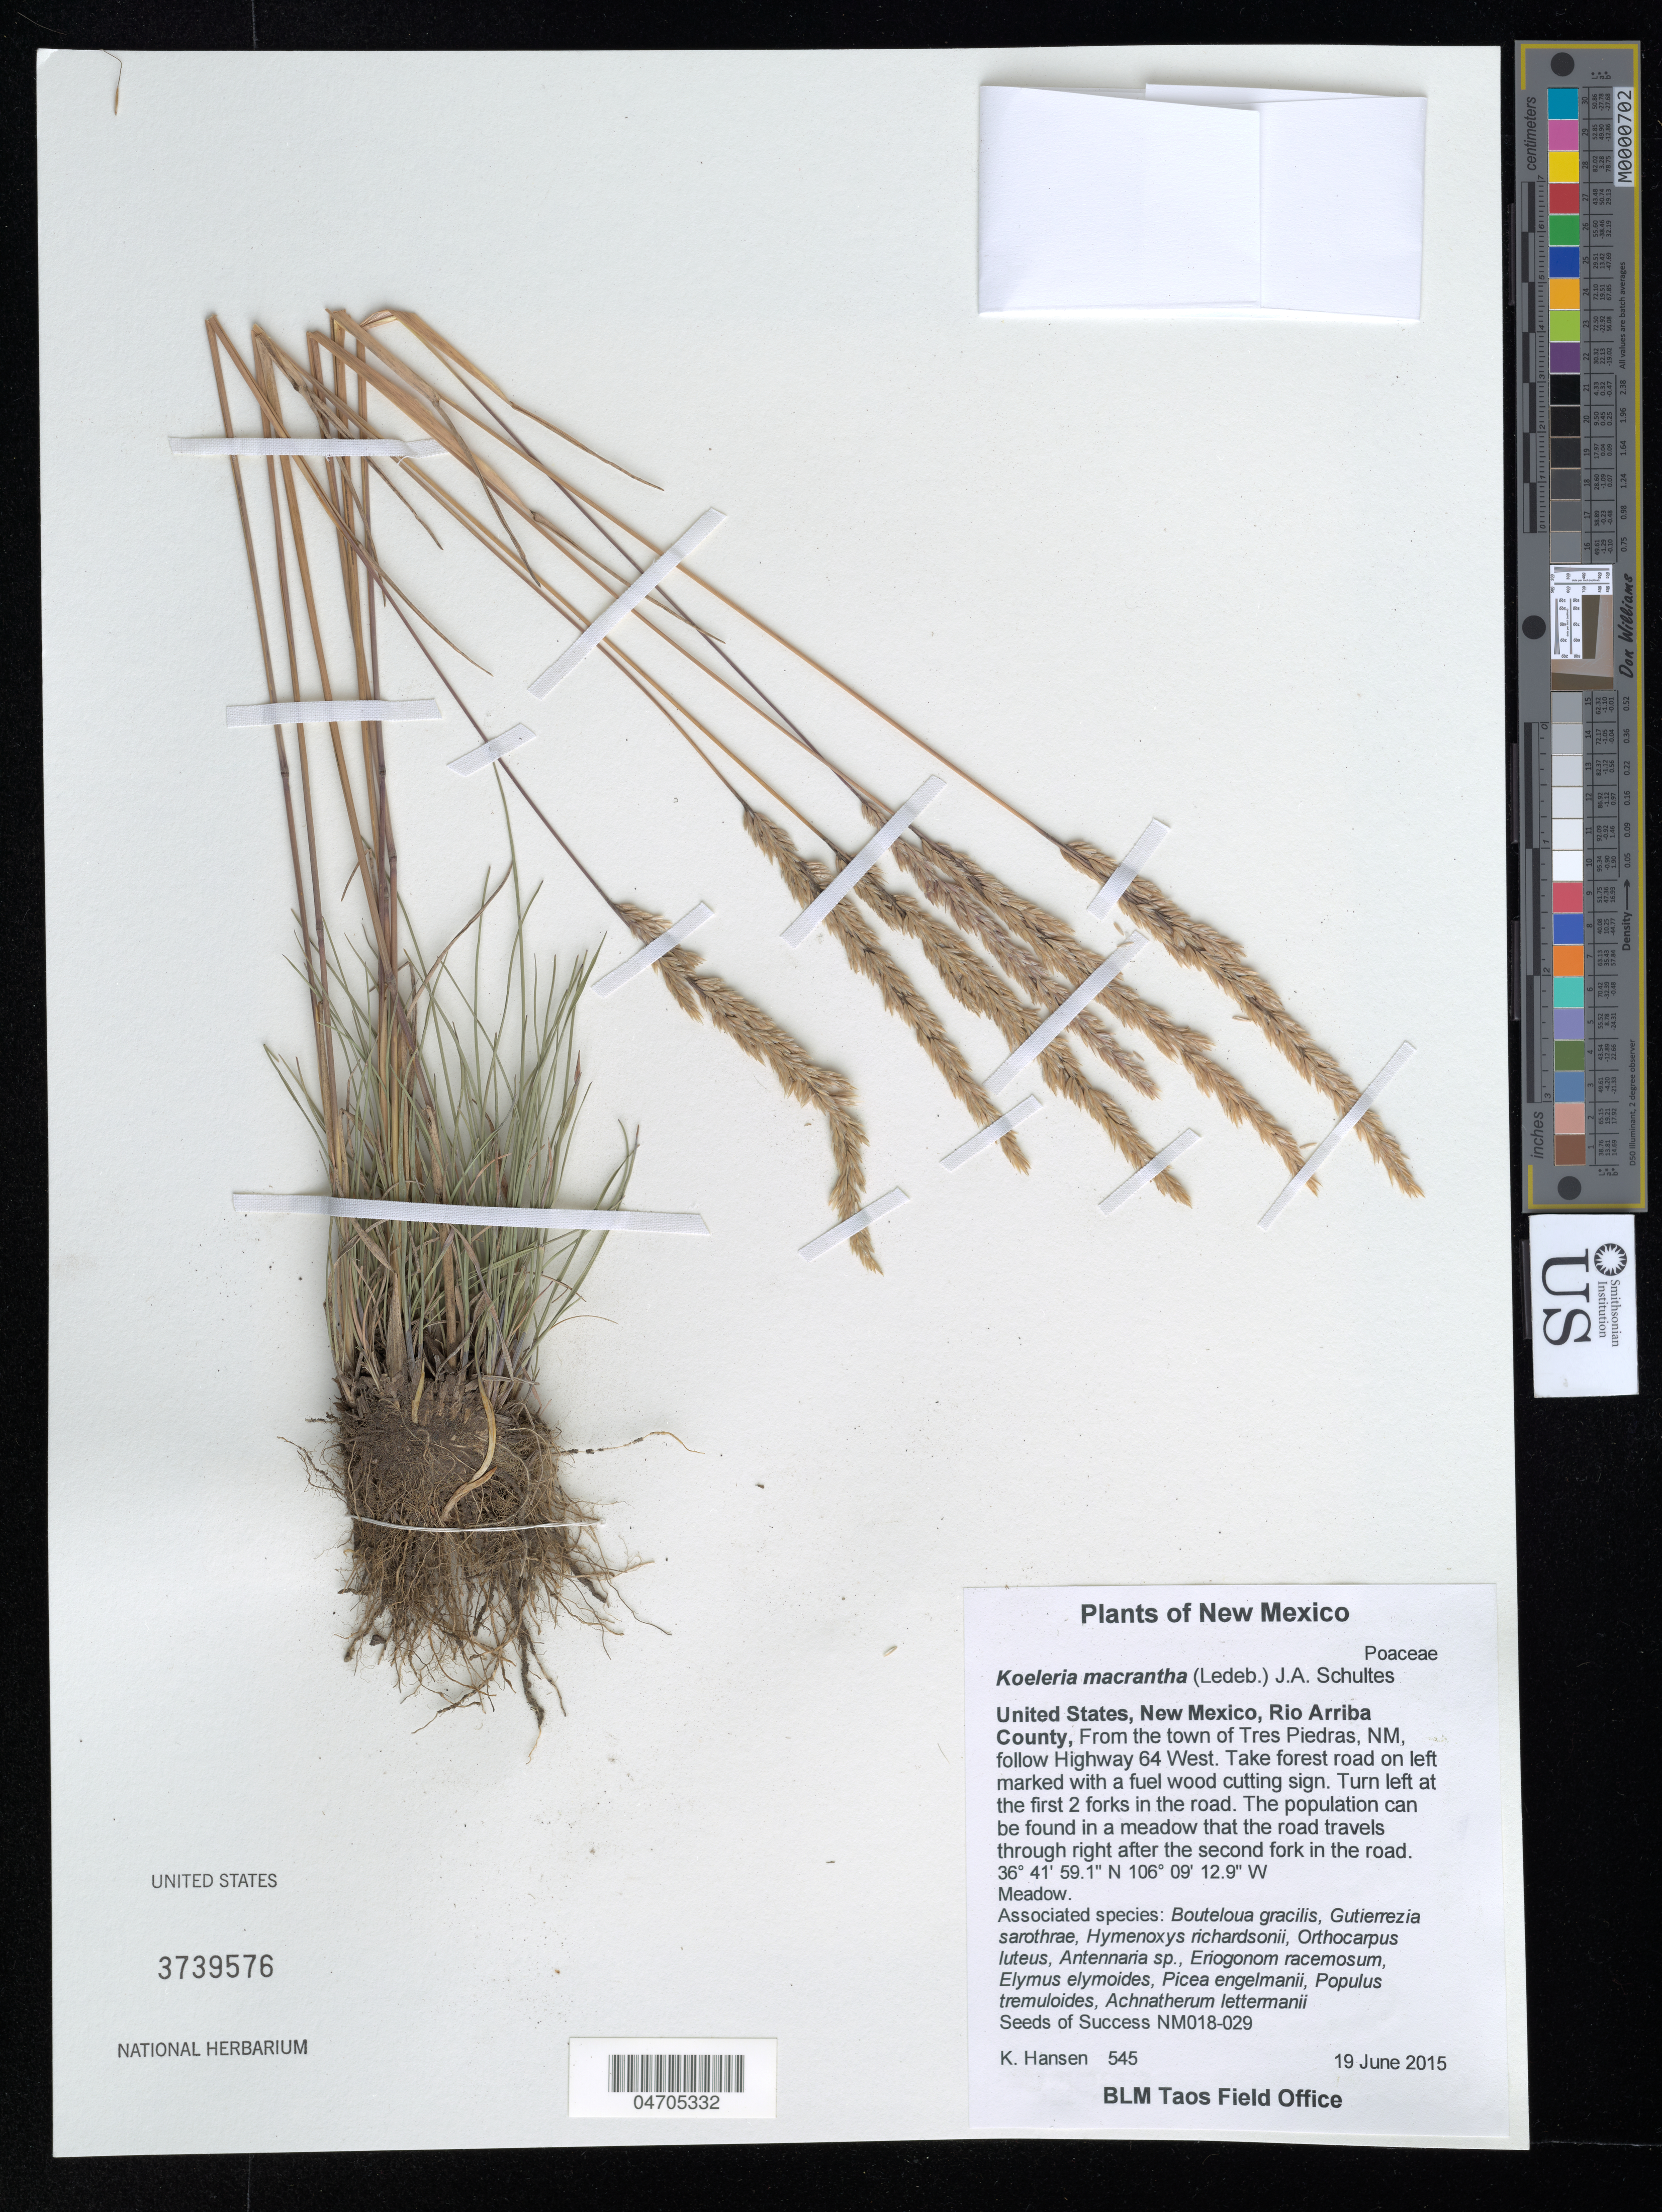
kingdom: Plantae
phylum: Tracheophyta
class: Liliopsida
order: Poales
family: Poaceae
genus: Koeleria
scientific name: Koeleria macrantha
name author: (Ledeb.) Schult.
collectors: K. Hansen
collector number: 545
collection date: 2015-06-19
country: United States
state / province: New Mexico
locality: Rio Arriba County, From the town of Tres Piedras, NM, follow Highway 64 West. Take forest road on left marked with a fuel wood cutting sign. Turn left at the first 2 forks in the road. The population can be found in a meadow that the road travels through right after the second fork in the road.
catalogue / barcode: US 3739576